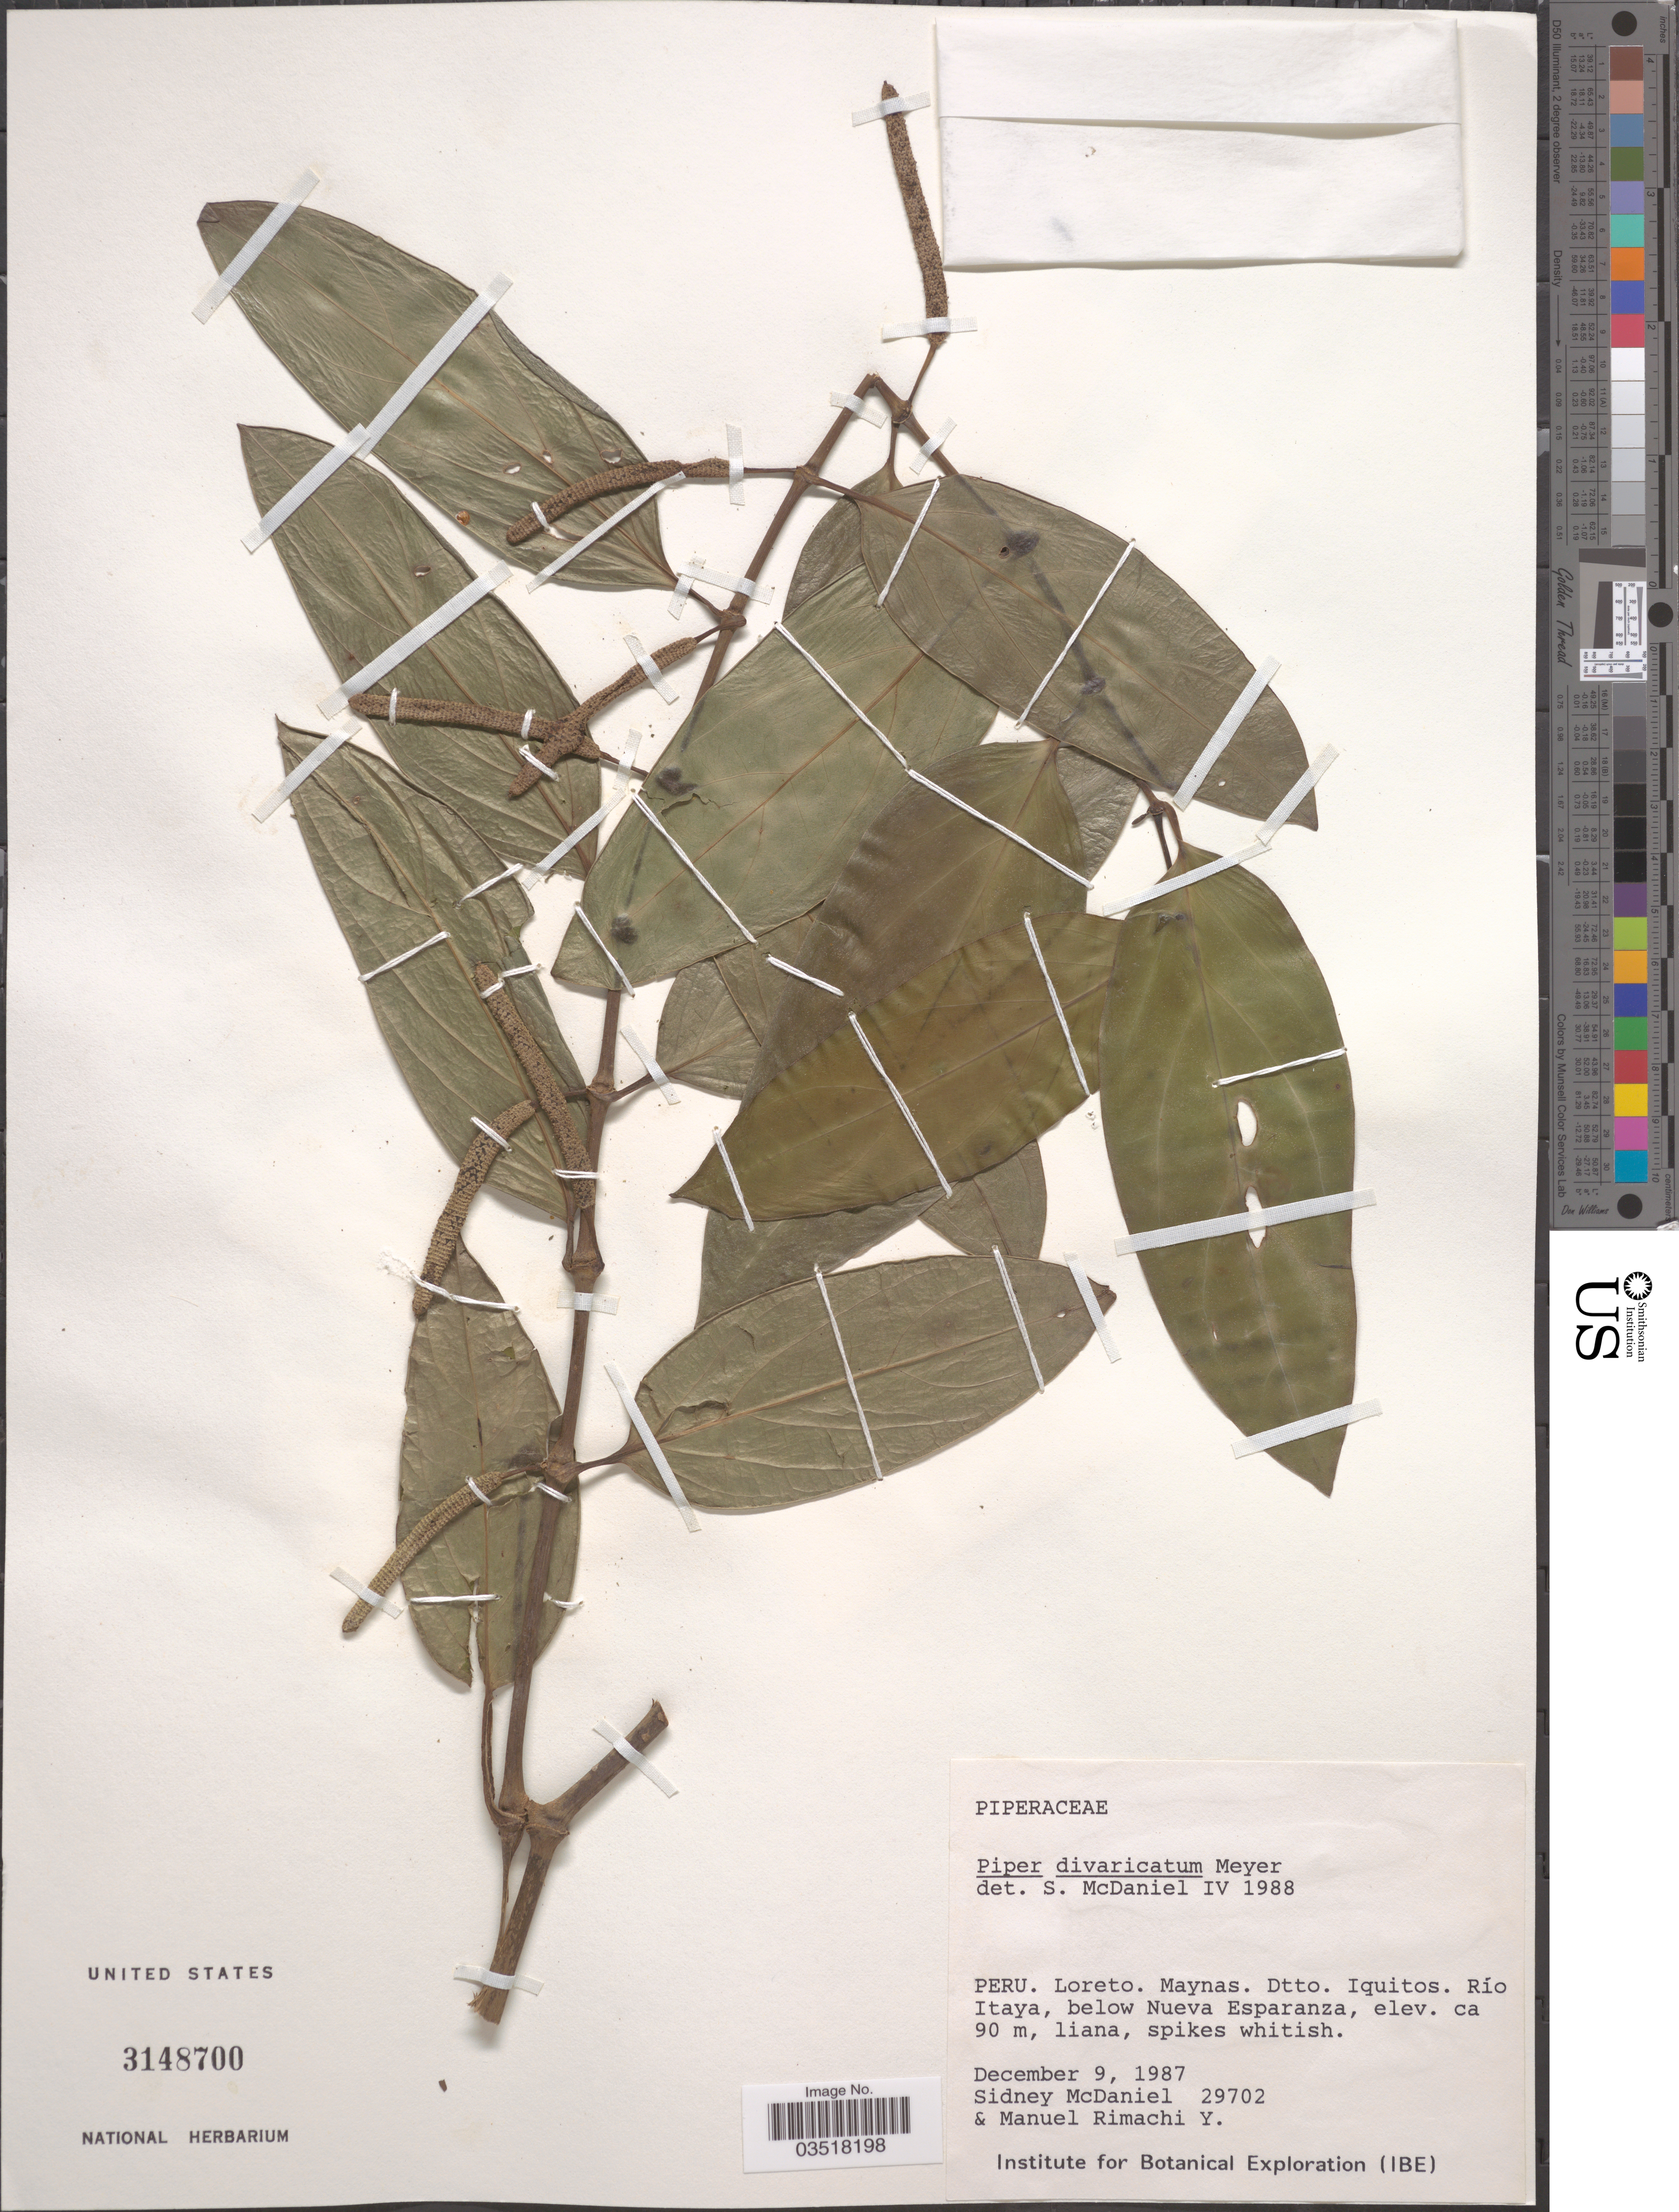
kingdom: Plantae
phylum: Tracheophyta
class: Magnoliopsida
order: Piperales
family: Piperaceae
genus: Piper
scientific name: Piper divaricatum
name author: G. Mey.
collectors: S. McDaniel & M. Rimachi Y.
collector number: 29702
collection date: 1987-12-09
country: Peru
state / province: Loreto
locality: Maynas. Dtto. Iquitos. Rio Itaya, below Nueva Esparanza.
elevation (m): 90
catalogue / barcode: US 3148700